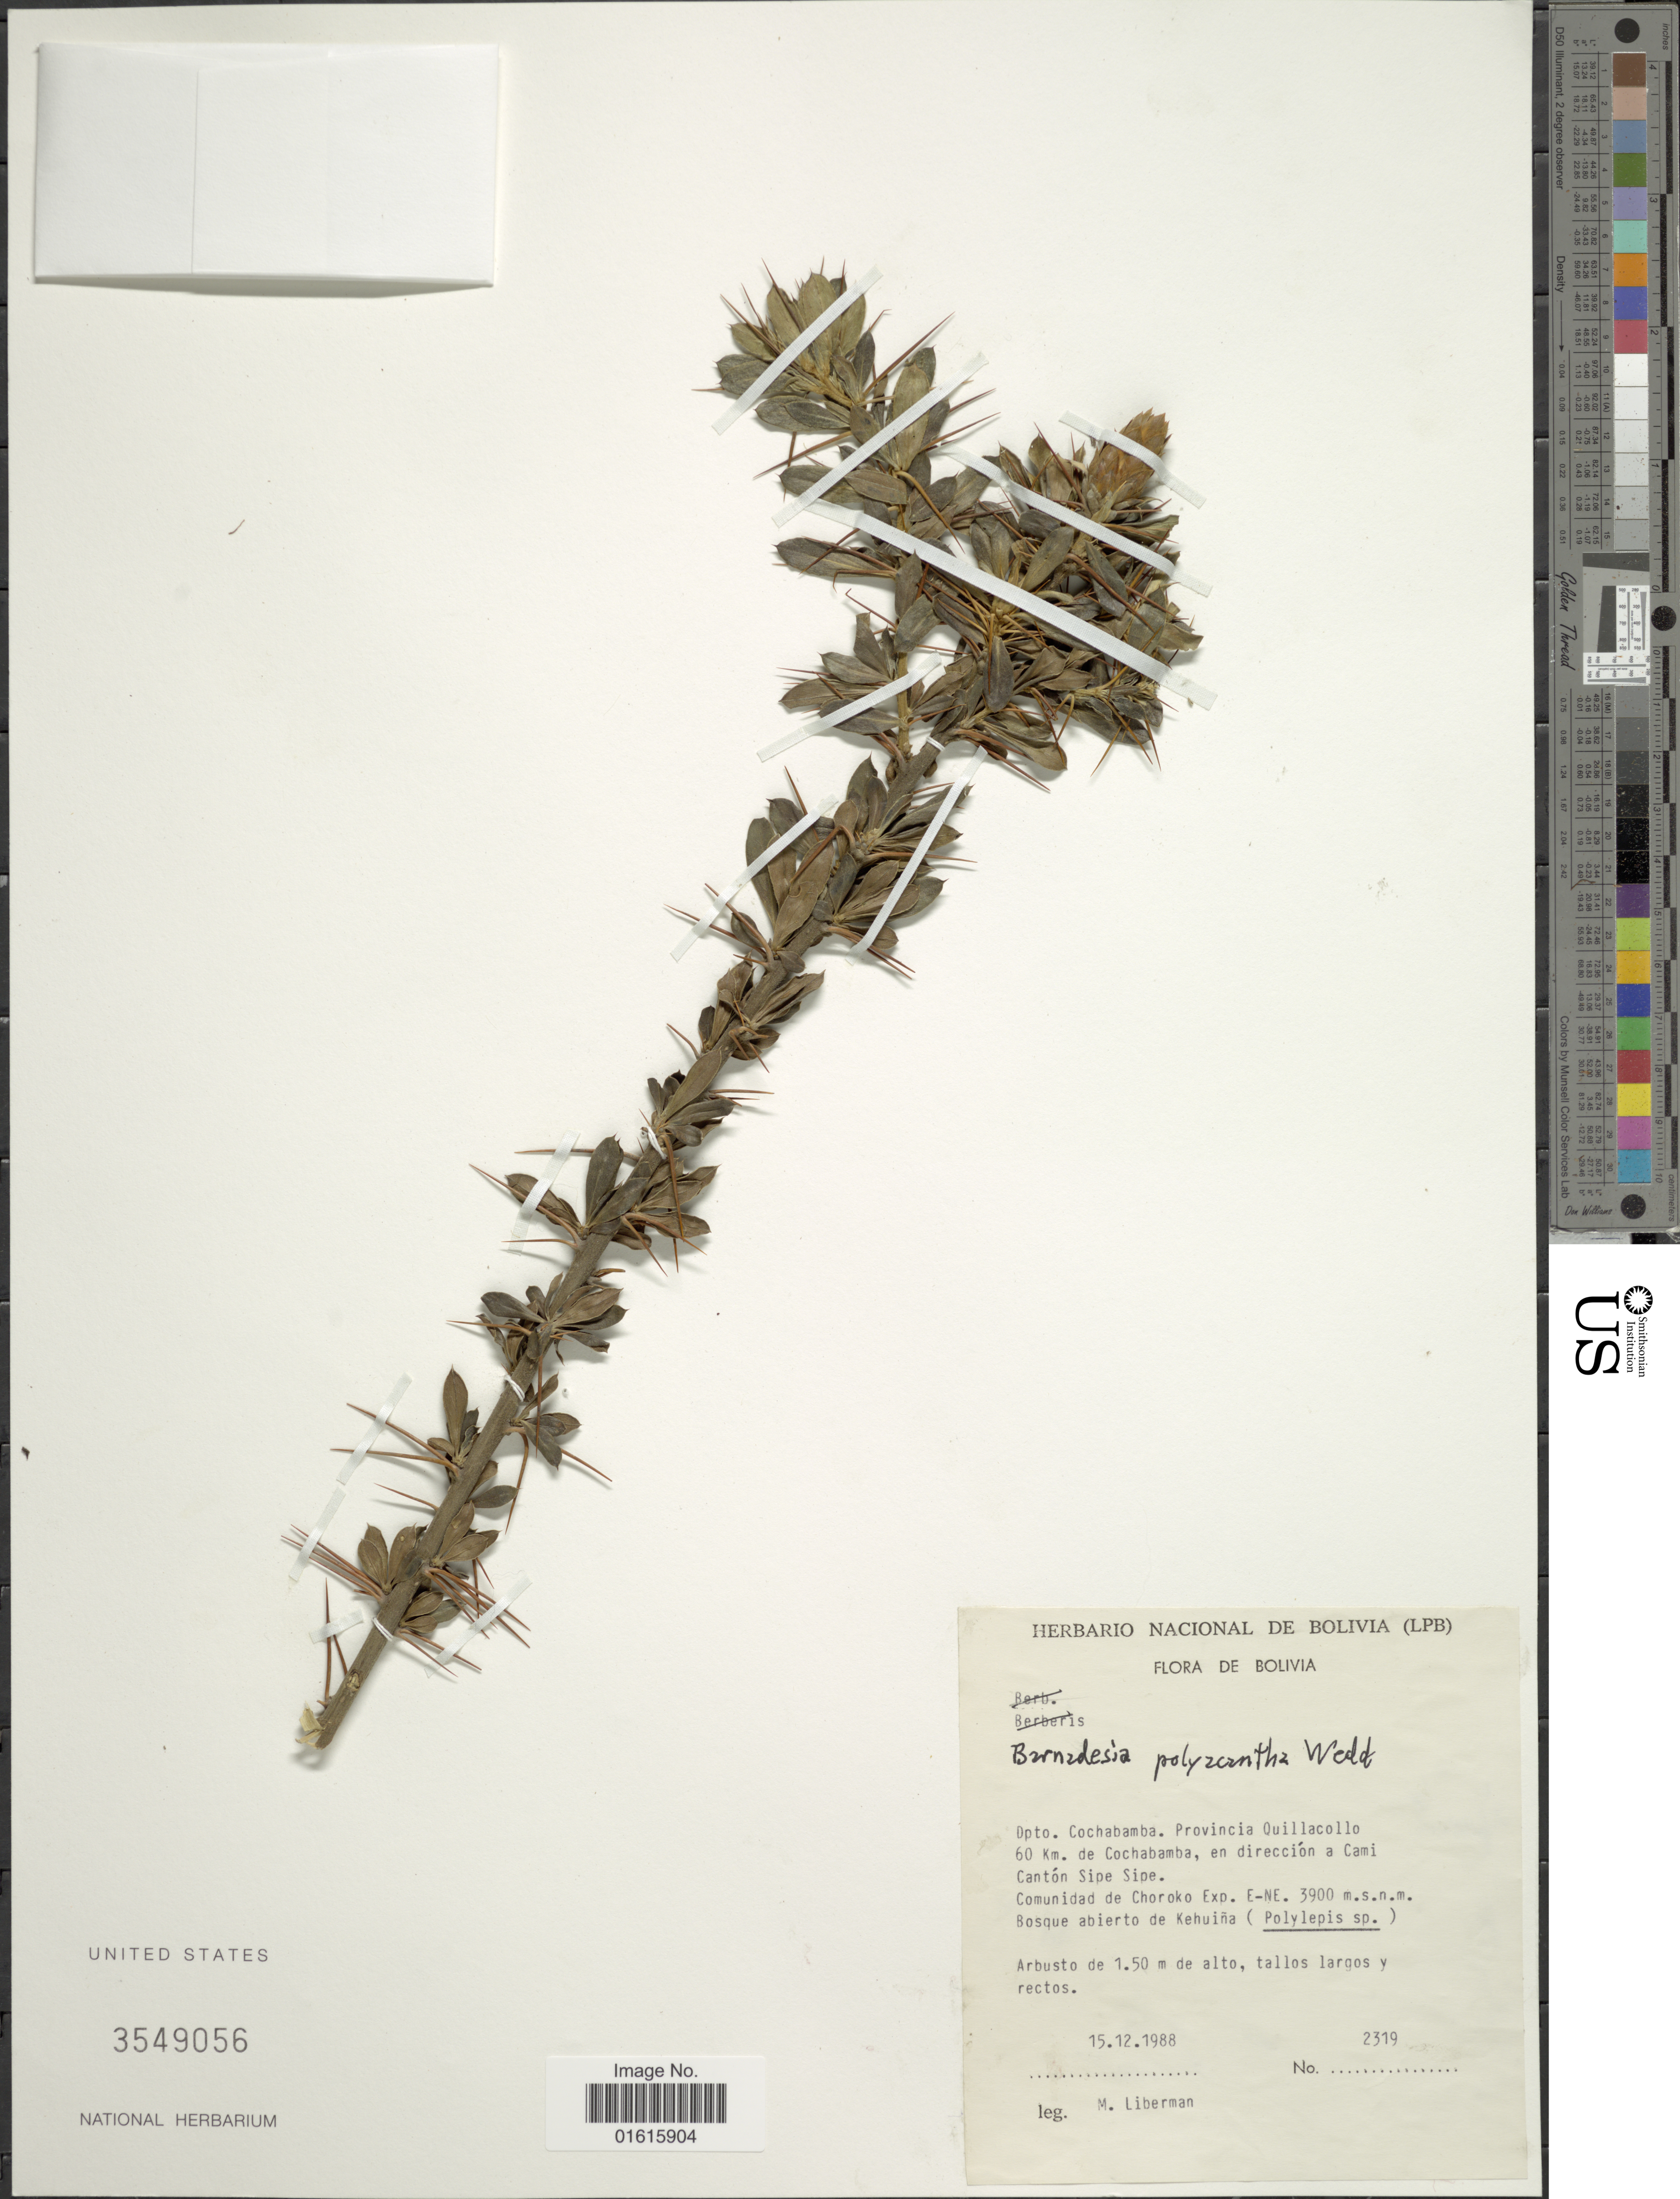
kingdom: Plantae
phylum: Tracheophyta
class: Magnoliopsida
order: Asterales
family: Asteraceae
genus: Barnadesia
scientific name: Barnadesia polyacantha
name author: Wedd.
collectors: M. Liberman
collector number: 2319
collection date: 1988-12-15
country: Bolivia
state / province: Cochabamba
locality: Provincia Quillacollo 60 km. de Cochabamba en direccion a Cami Canton Sipe Sipe.Comunidad de Choroko Exp. E-NE, Bosque abierto de Kehuina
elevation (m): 3900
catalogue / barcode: US 3549056